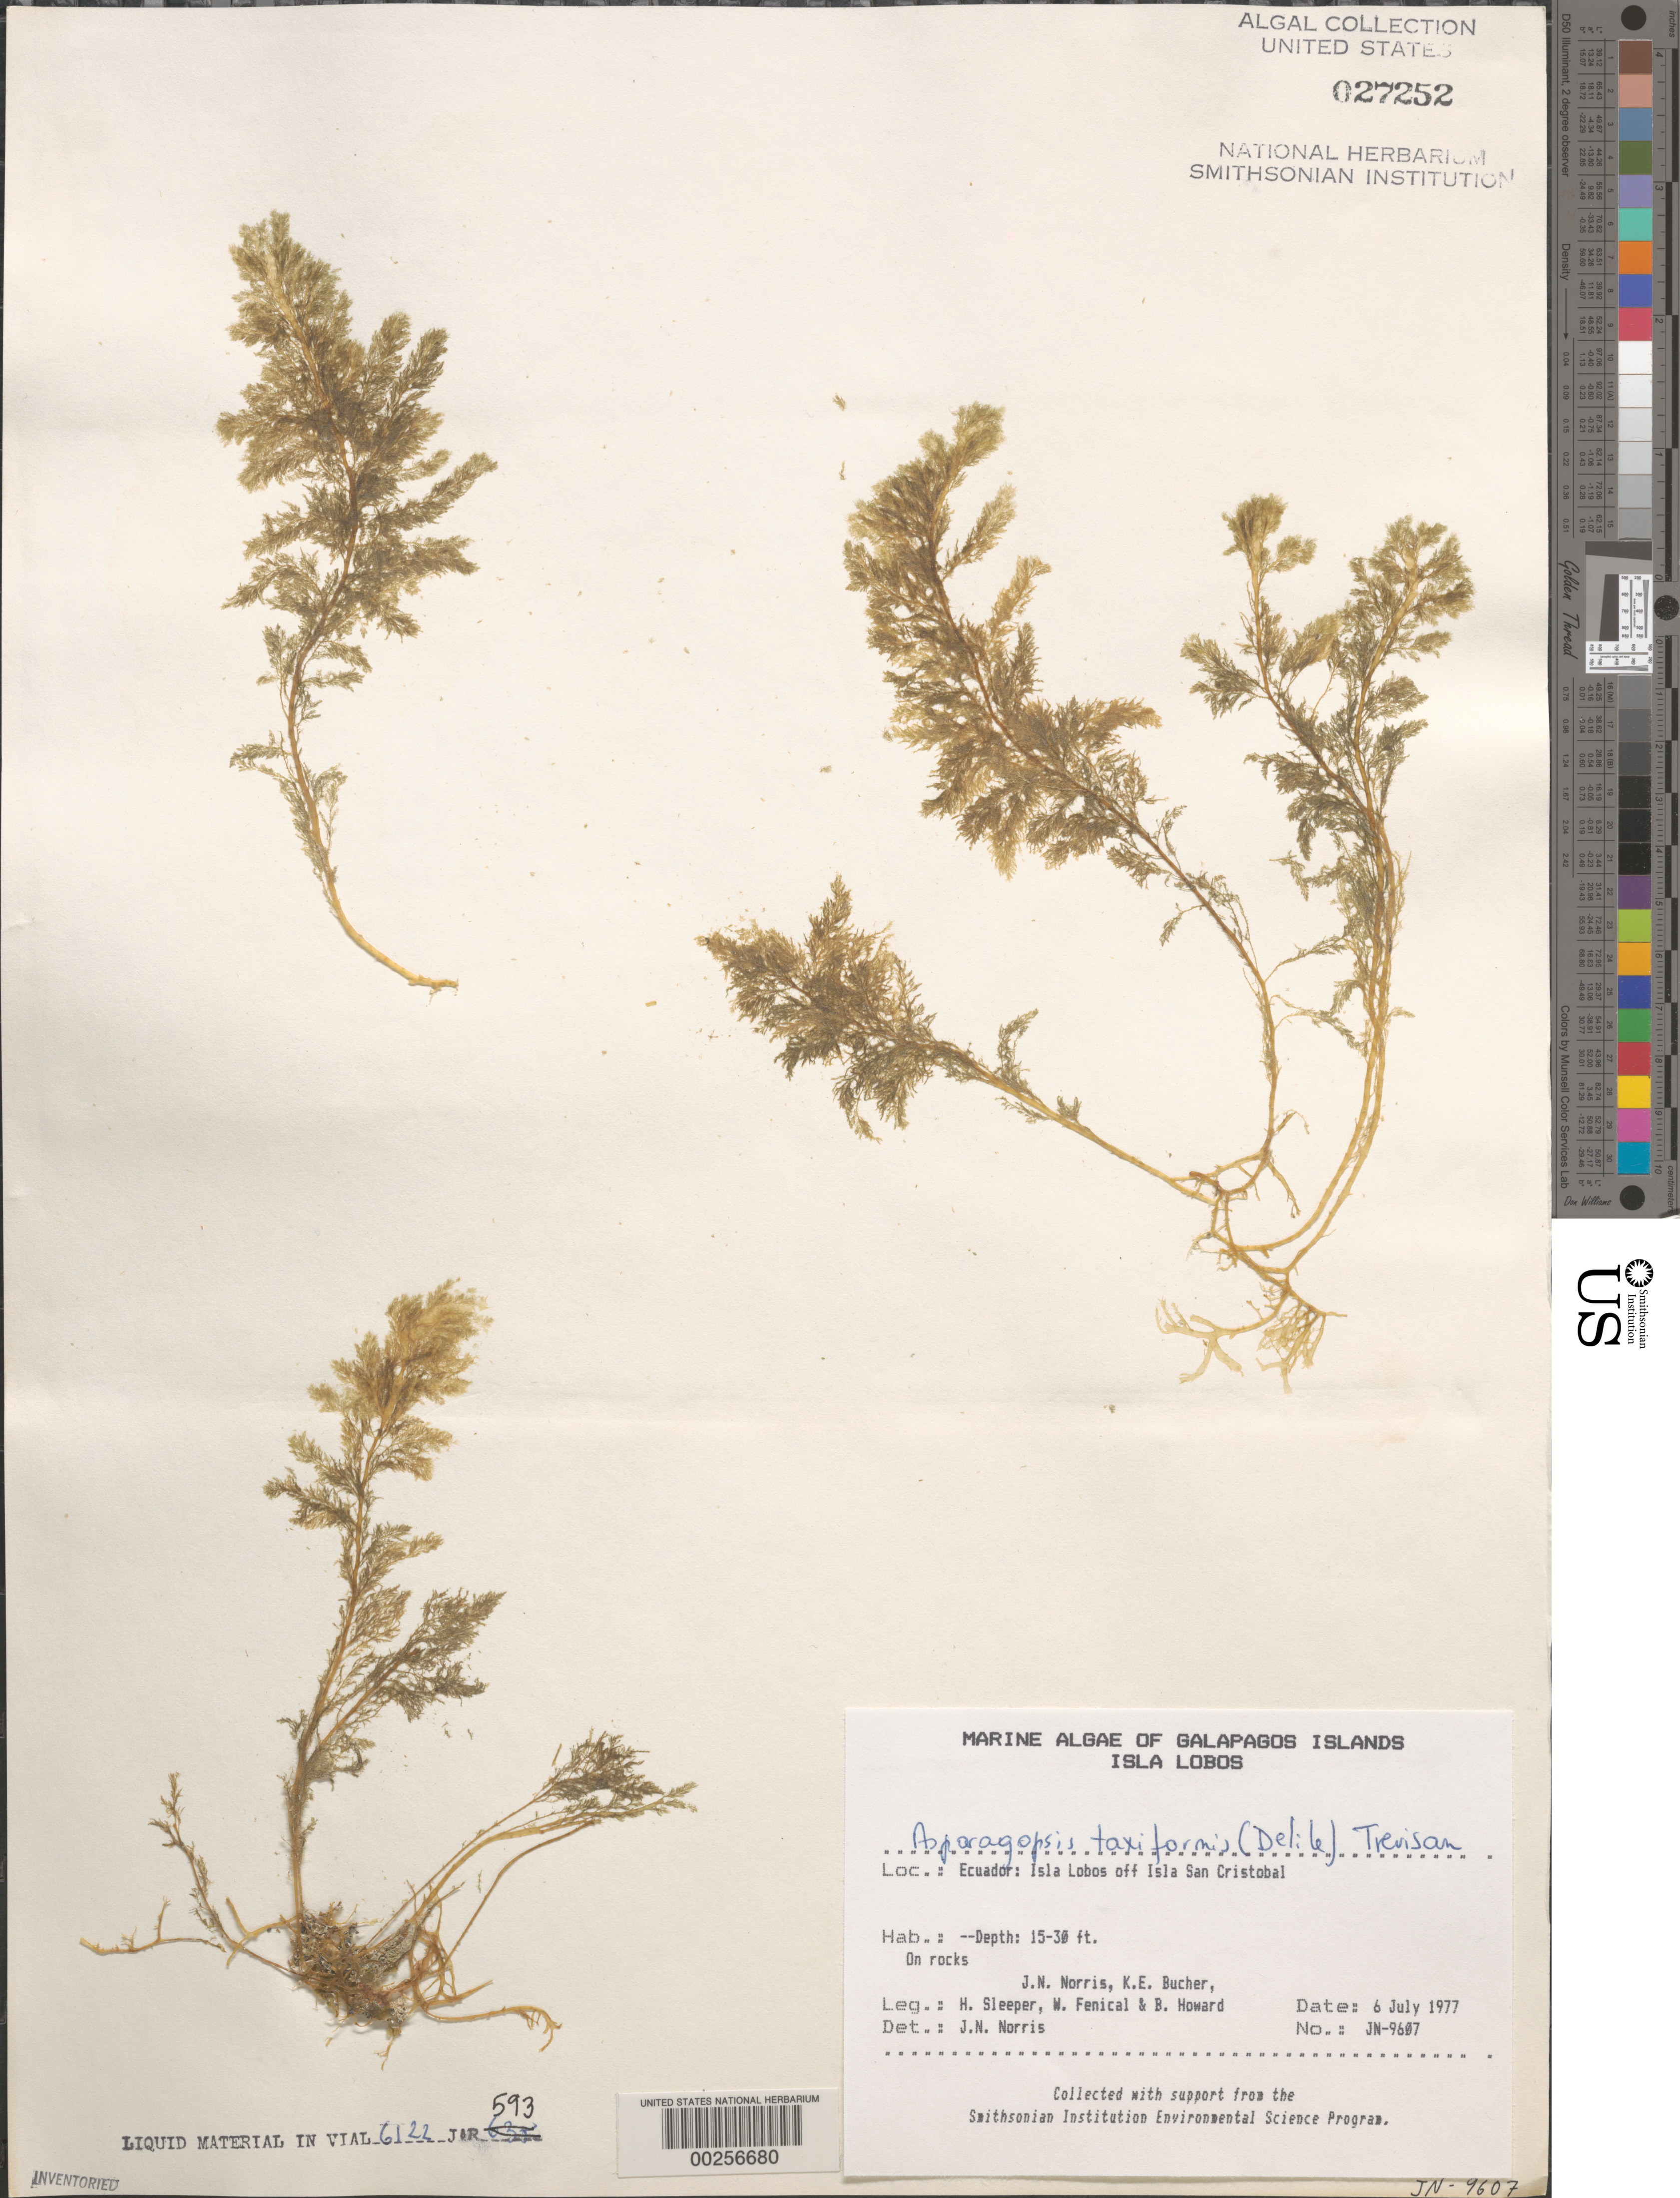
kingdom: Plantae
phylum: Rhodophyta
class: Florideophyceae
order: Bonnemaisoniales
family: Bonnemaisoniaceae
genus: Asparagopsis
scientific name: Asparagopsis taxiformis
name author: (Delile) Trevis.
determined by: Norris, James N.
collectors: J. N. Norris, K. E. Bucher, H. Sleeper, W. Fenical & B. Howard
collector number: JN-9607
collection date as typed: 06 Jul 1977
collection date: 1977-07-06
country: Ecuador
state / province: Colón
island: Lobos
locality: Off Isla San Cristóbal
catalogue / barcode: US 27252